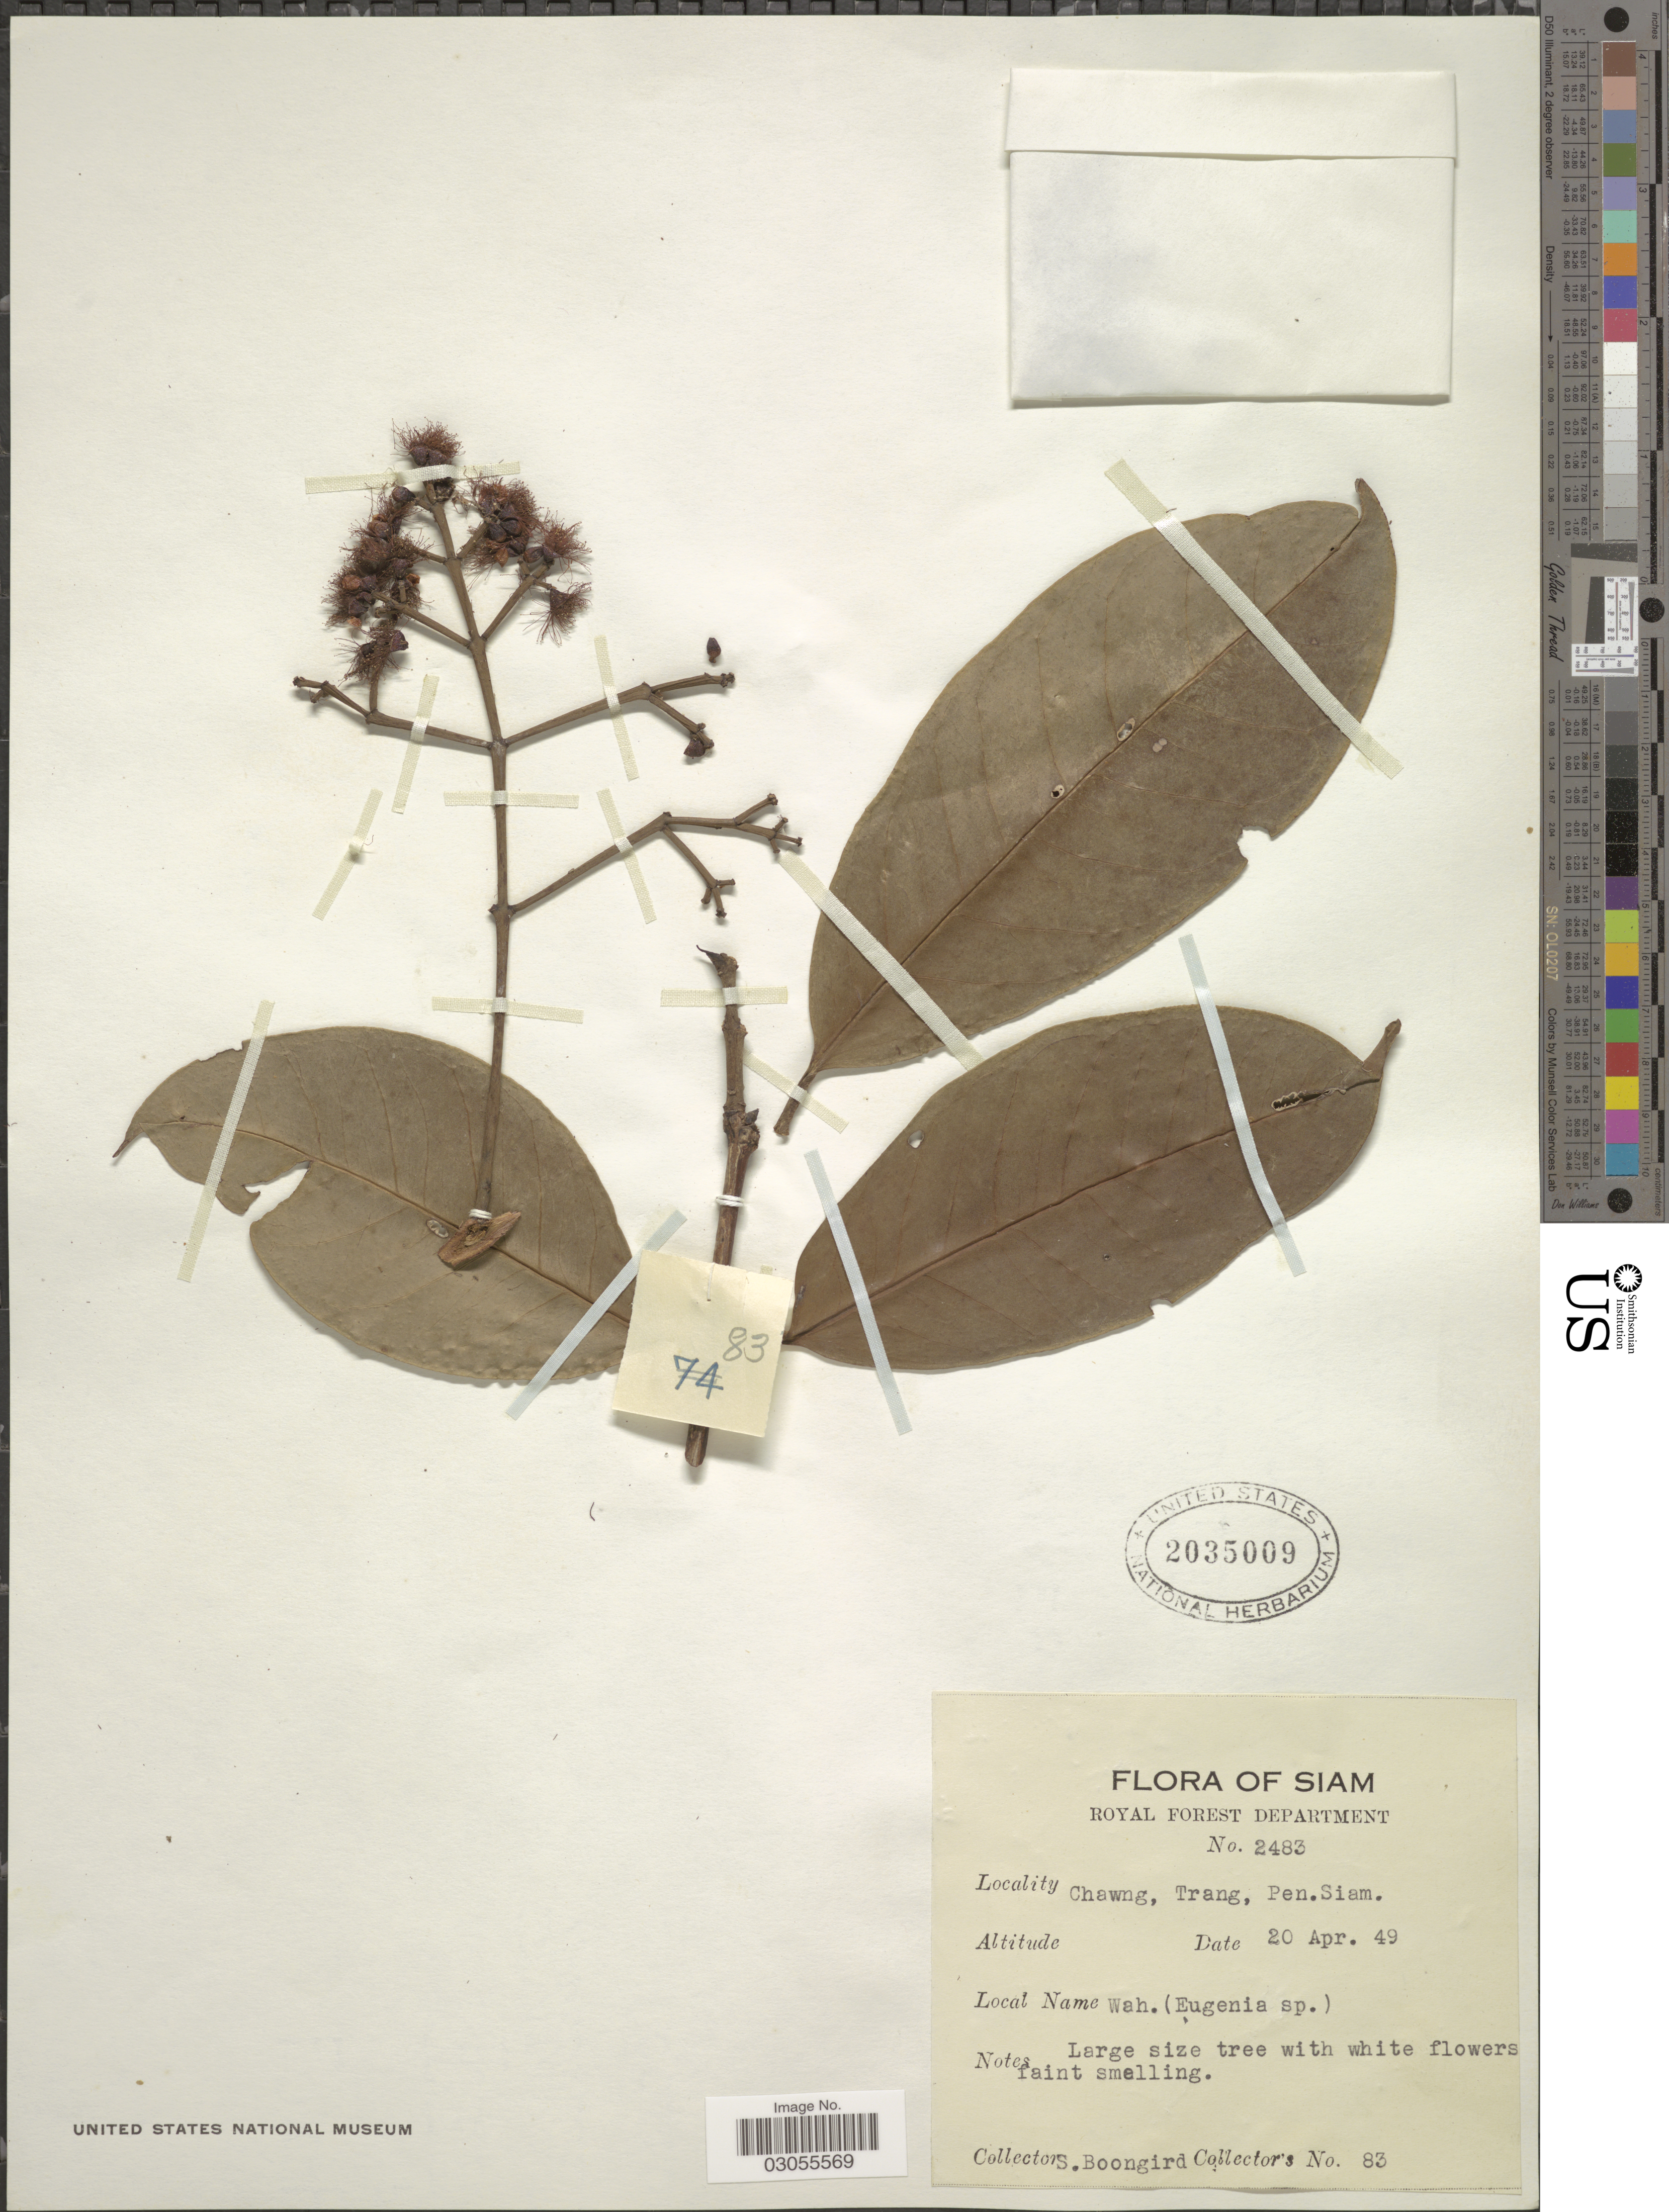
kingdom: Plantae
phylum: Tracheophyta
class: Magnoliopsida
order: Myrtales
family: Myrtaceae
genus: Eugenia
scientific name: Eugenia sp.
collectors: S. Boongird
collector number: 83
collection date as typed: Transcribed d/m/y: 20/4/49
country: Thailand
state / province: Trang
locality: Siam. Chawng, Pen. Siam.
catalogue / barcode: US 2035009